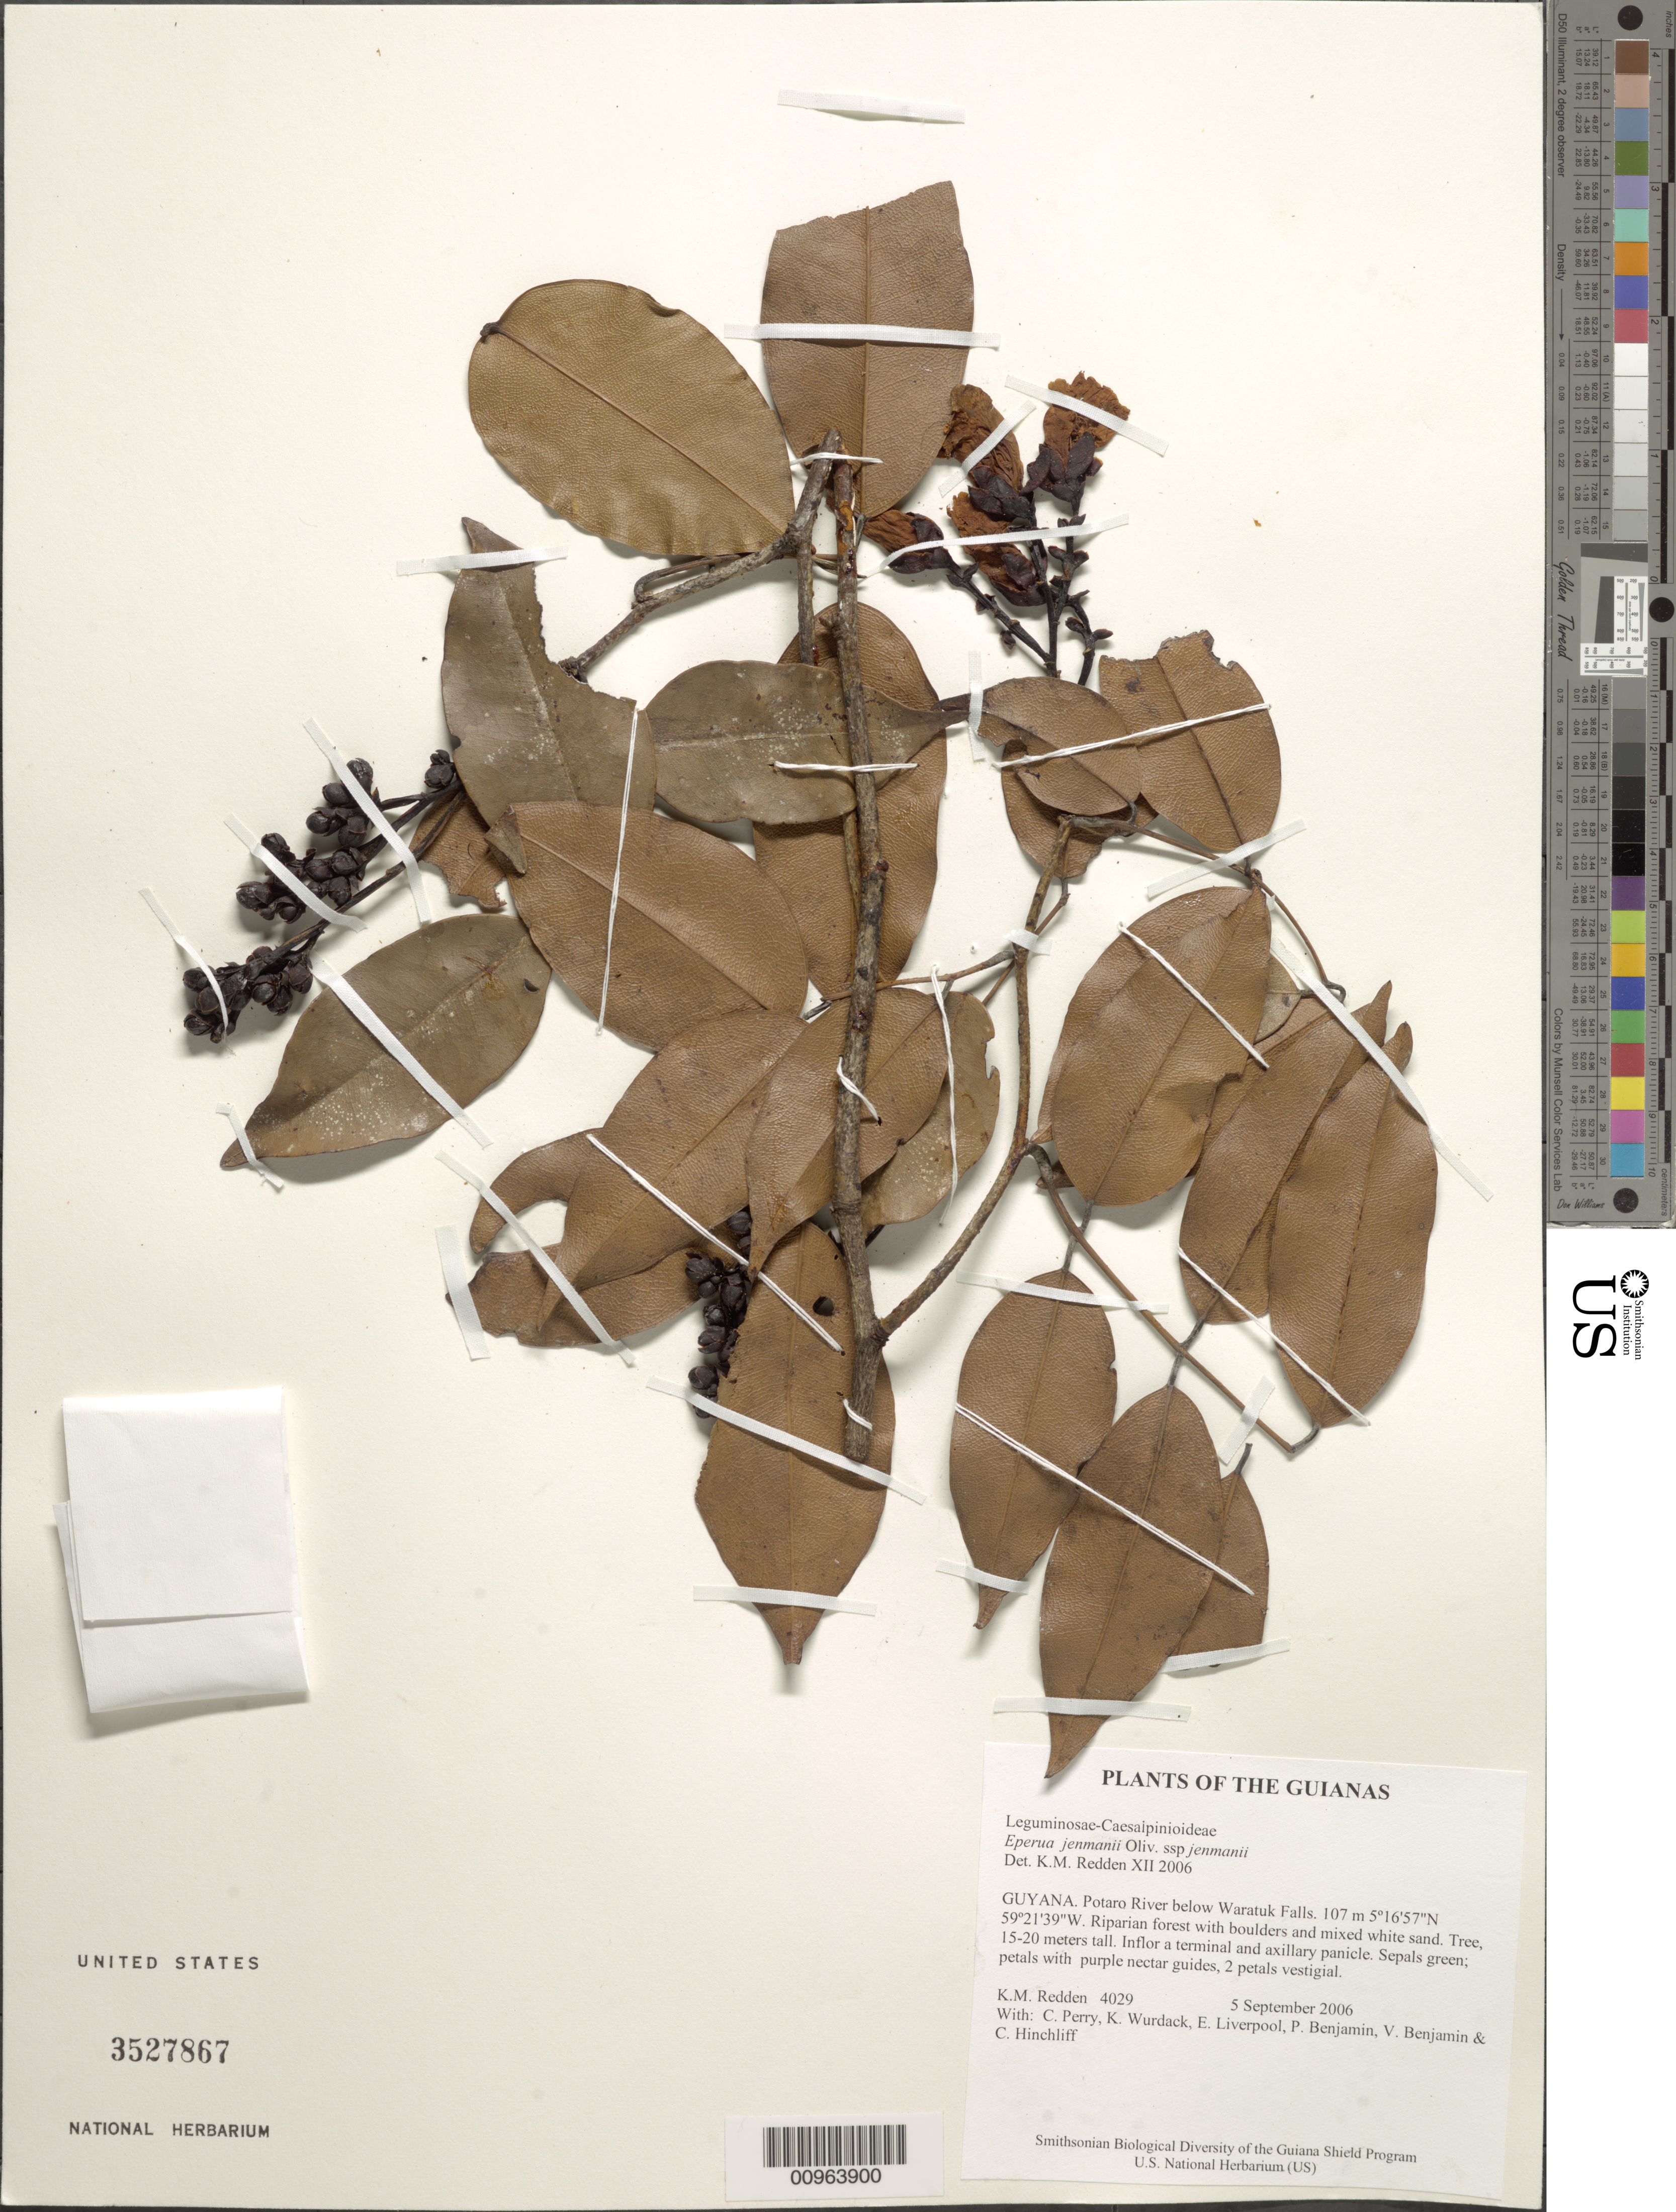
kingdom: Plantae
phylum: Tracheophyta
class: Magnoliopsida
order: Fabales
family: Fabaceae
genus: Eperua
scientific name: Eperua grandiflora subsp. grandiflora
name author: (Aubl.) Benth.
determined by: Fortes, E. A.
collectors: K. M. Redden, C. Perry, K. Wurdack, E. Liverpool, P. Benjamin, V. Benjamin & C. E. Hinchliff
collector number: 4029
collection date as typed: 5 September 2006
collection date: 2006-09-05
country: Guyana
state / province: Potaro-Siparuni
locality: Potaro River below Waratuk Falls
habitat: Riparian forest with boulders and mixed white sand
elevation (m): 107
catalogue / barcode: US 3527867